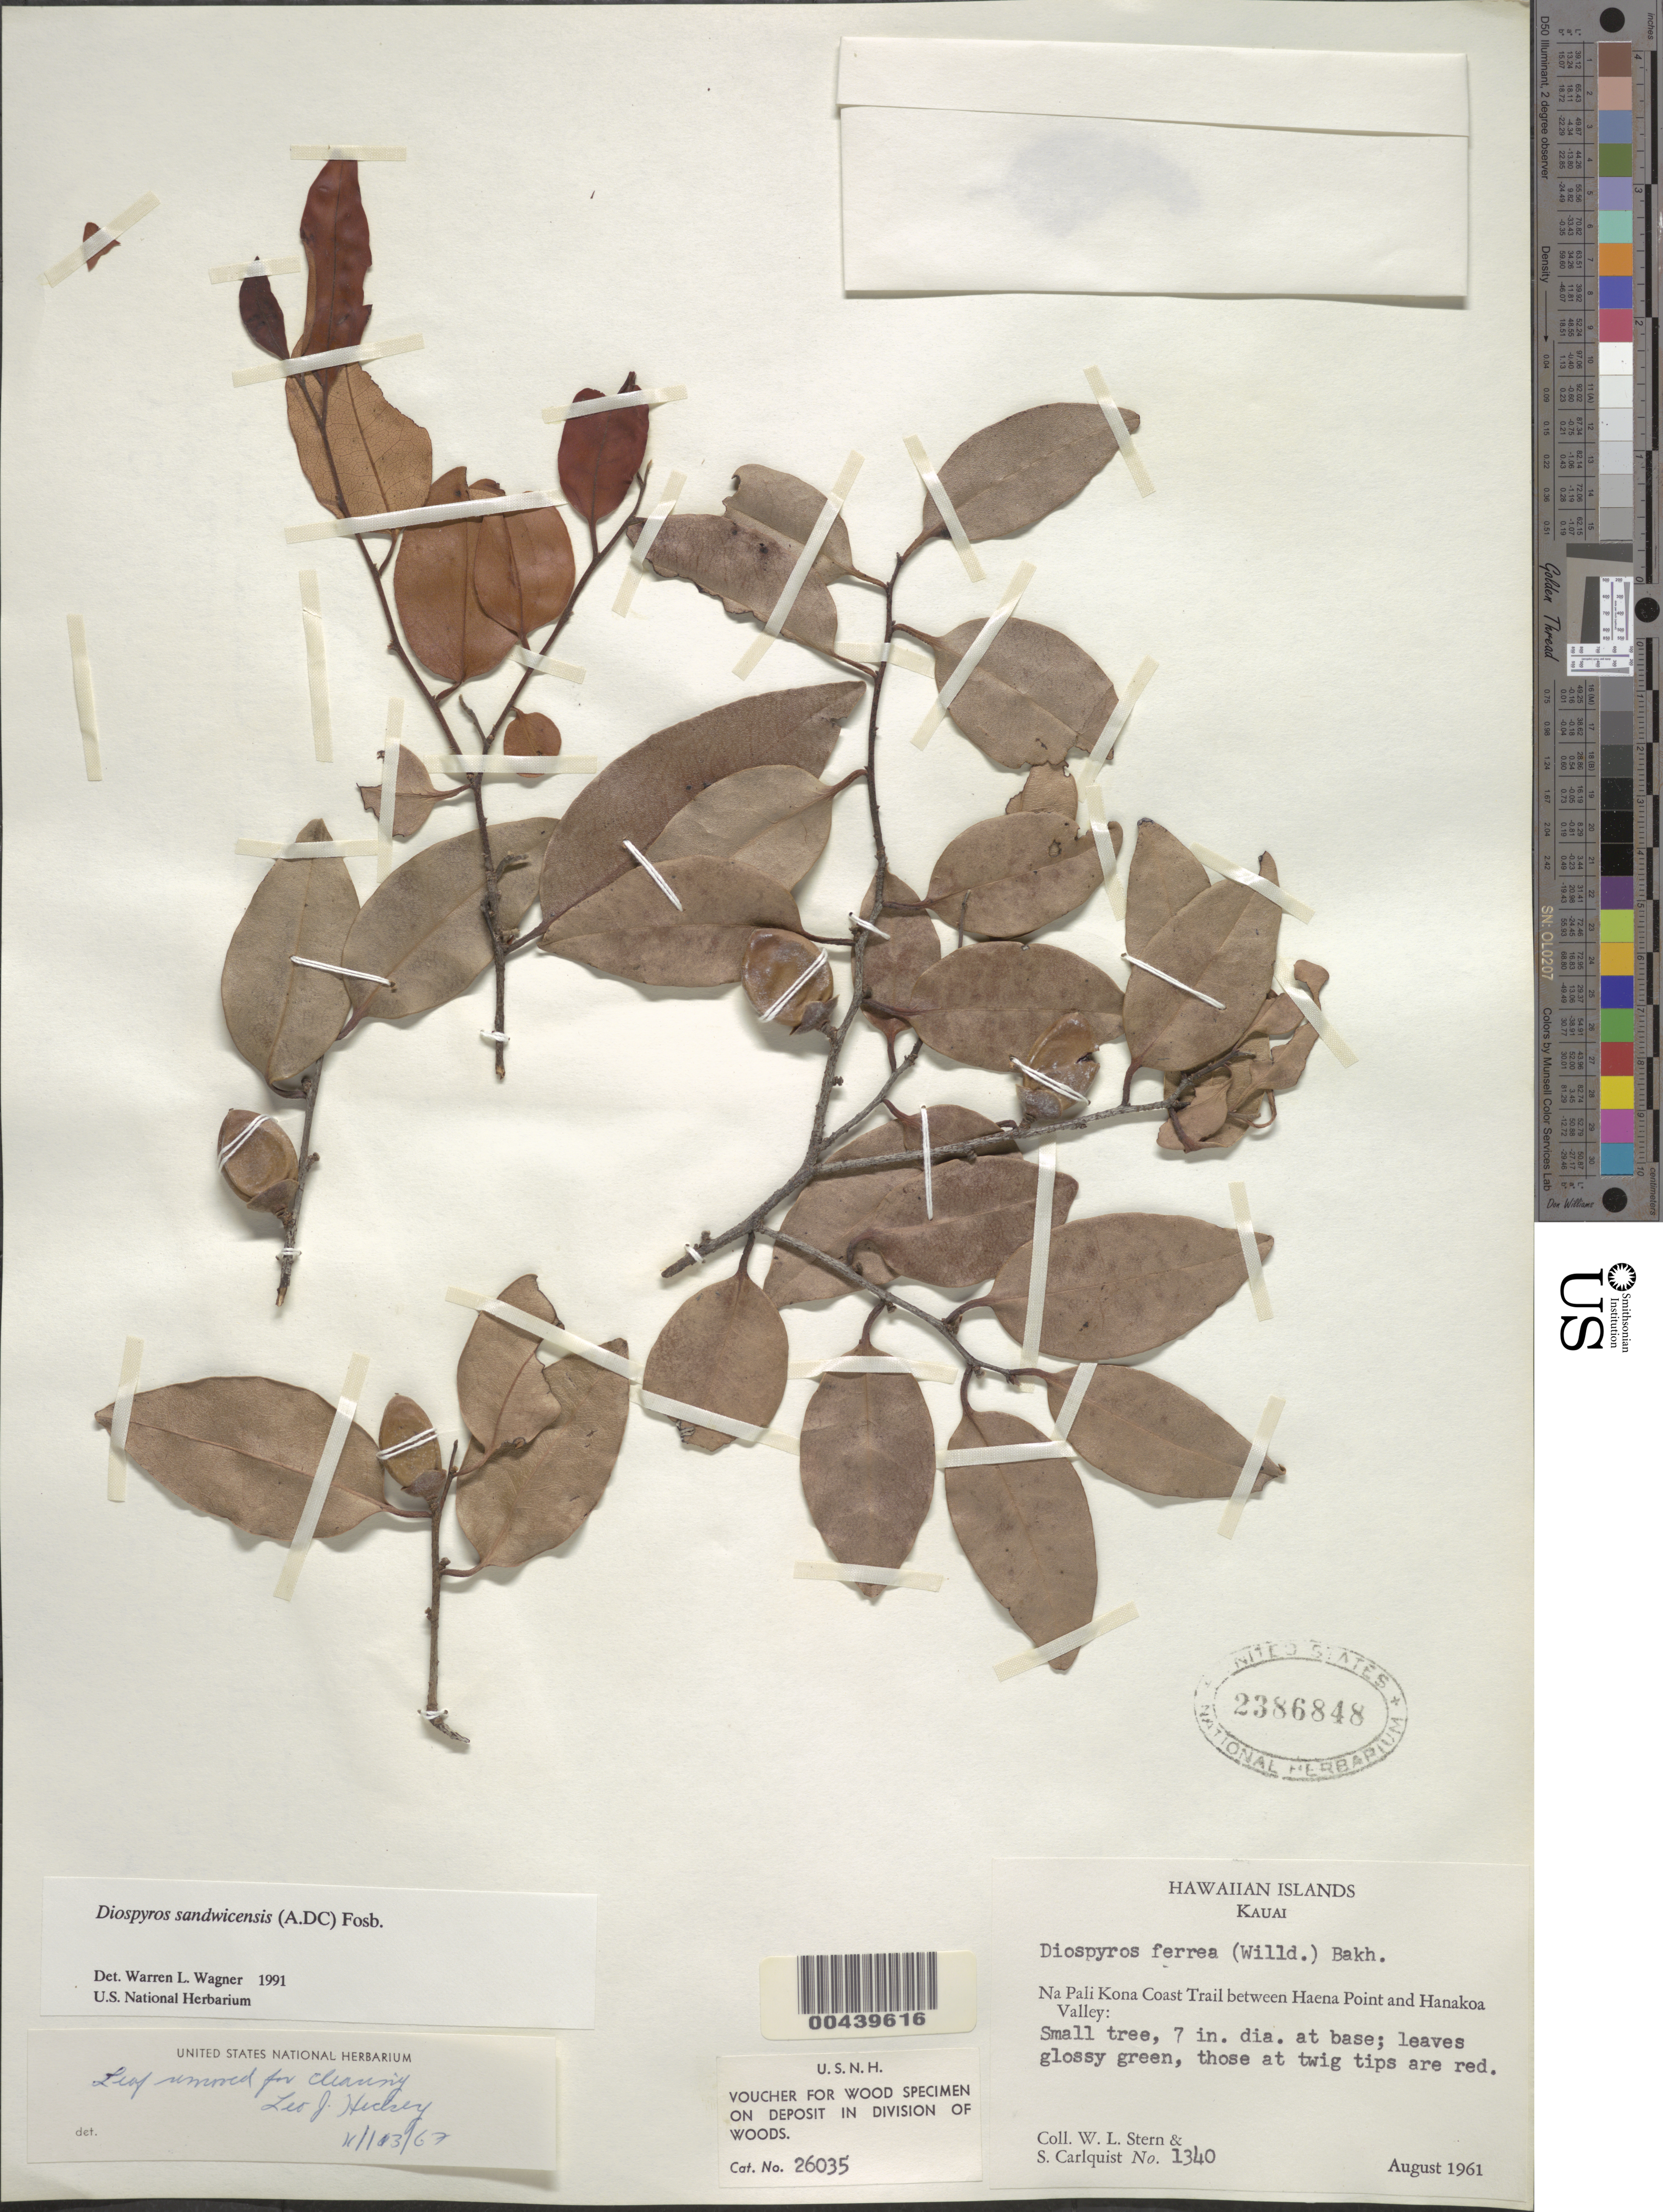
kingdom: Plantae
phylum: Tracheophyta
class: Magnoliopsida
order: Ericales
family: Ebenaceae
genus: Diospyros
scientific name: Diospyros sandwicensis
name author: (A. DC.) Fosberg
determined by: Wagner, W. L., (BOT), Smithsonian Institution - National Museum of Natural History (UNITED STATES)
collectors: W. L. Stern & S. Carlquist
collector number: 1340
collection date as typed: Aug 1961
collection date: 1961-08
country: United States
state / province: Hawaii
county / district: Kauai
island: Kaua'i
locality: Na Pali Kona Coast Trail between Haena Point and Hanakoa Valley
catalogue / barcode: US 2386848